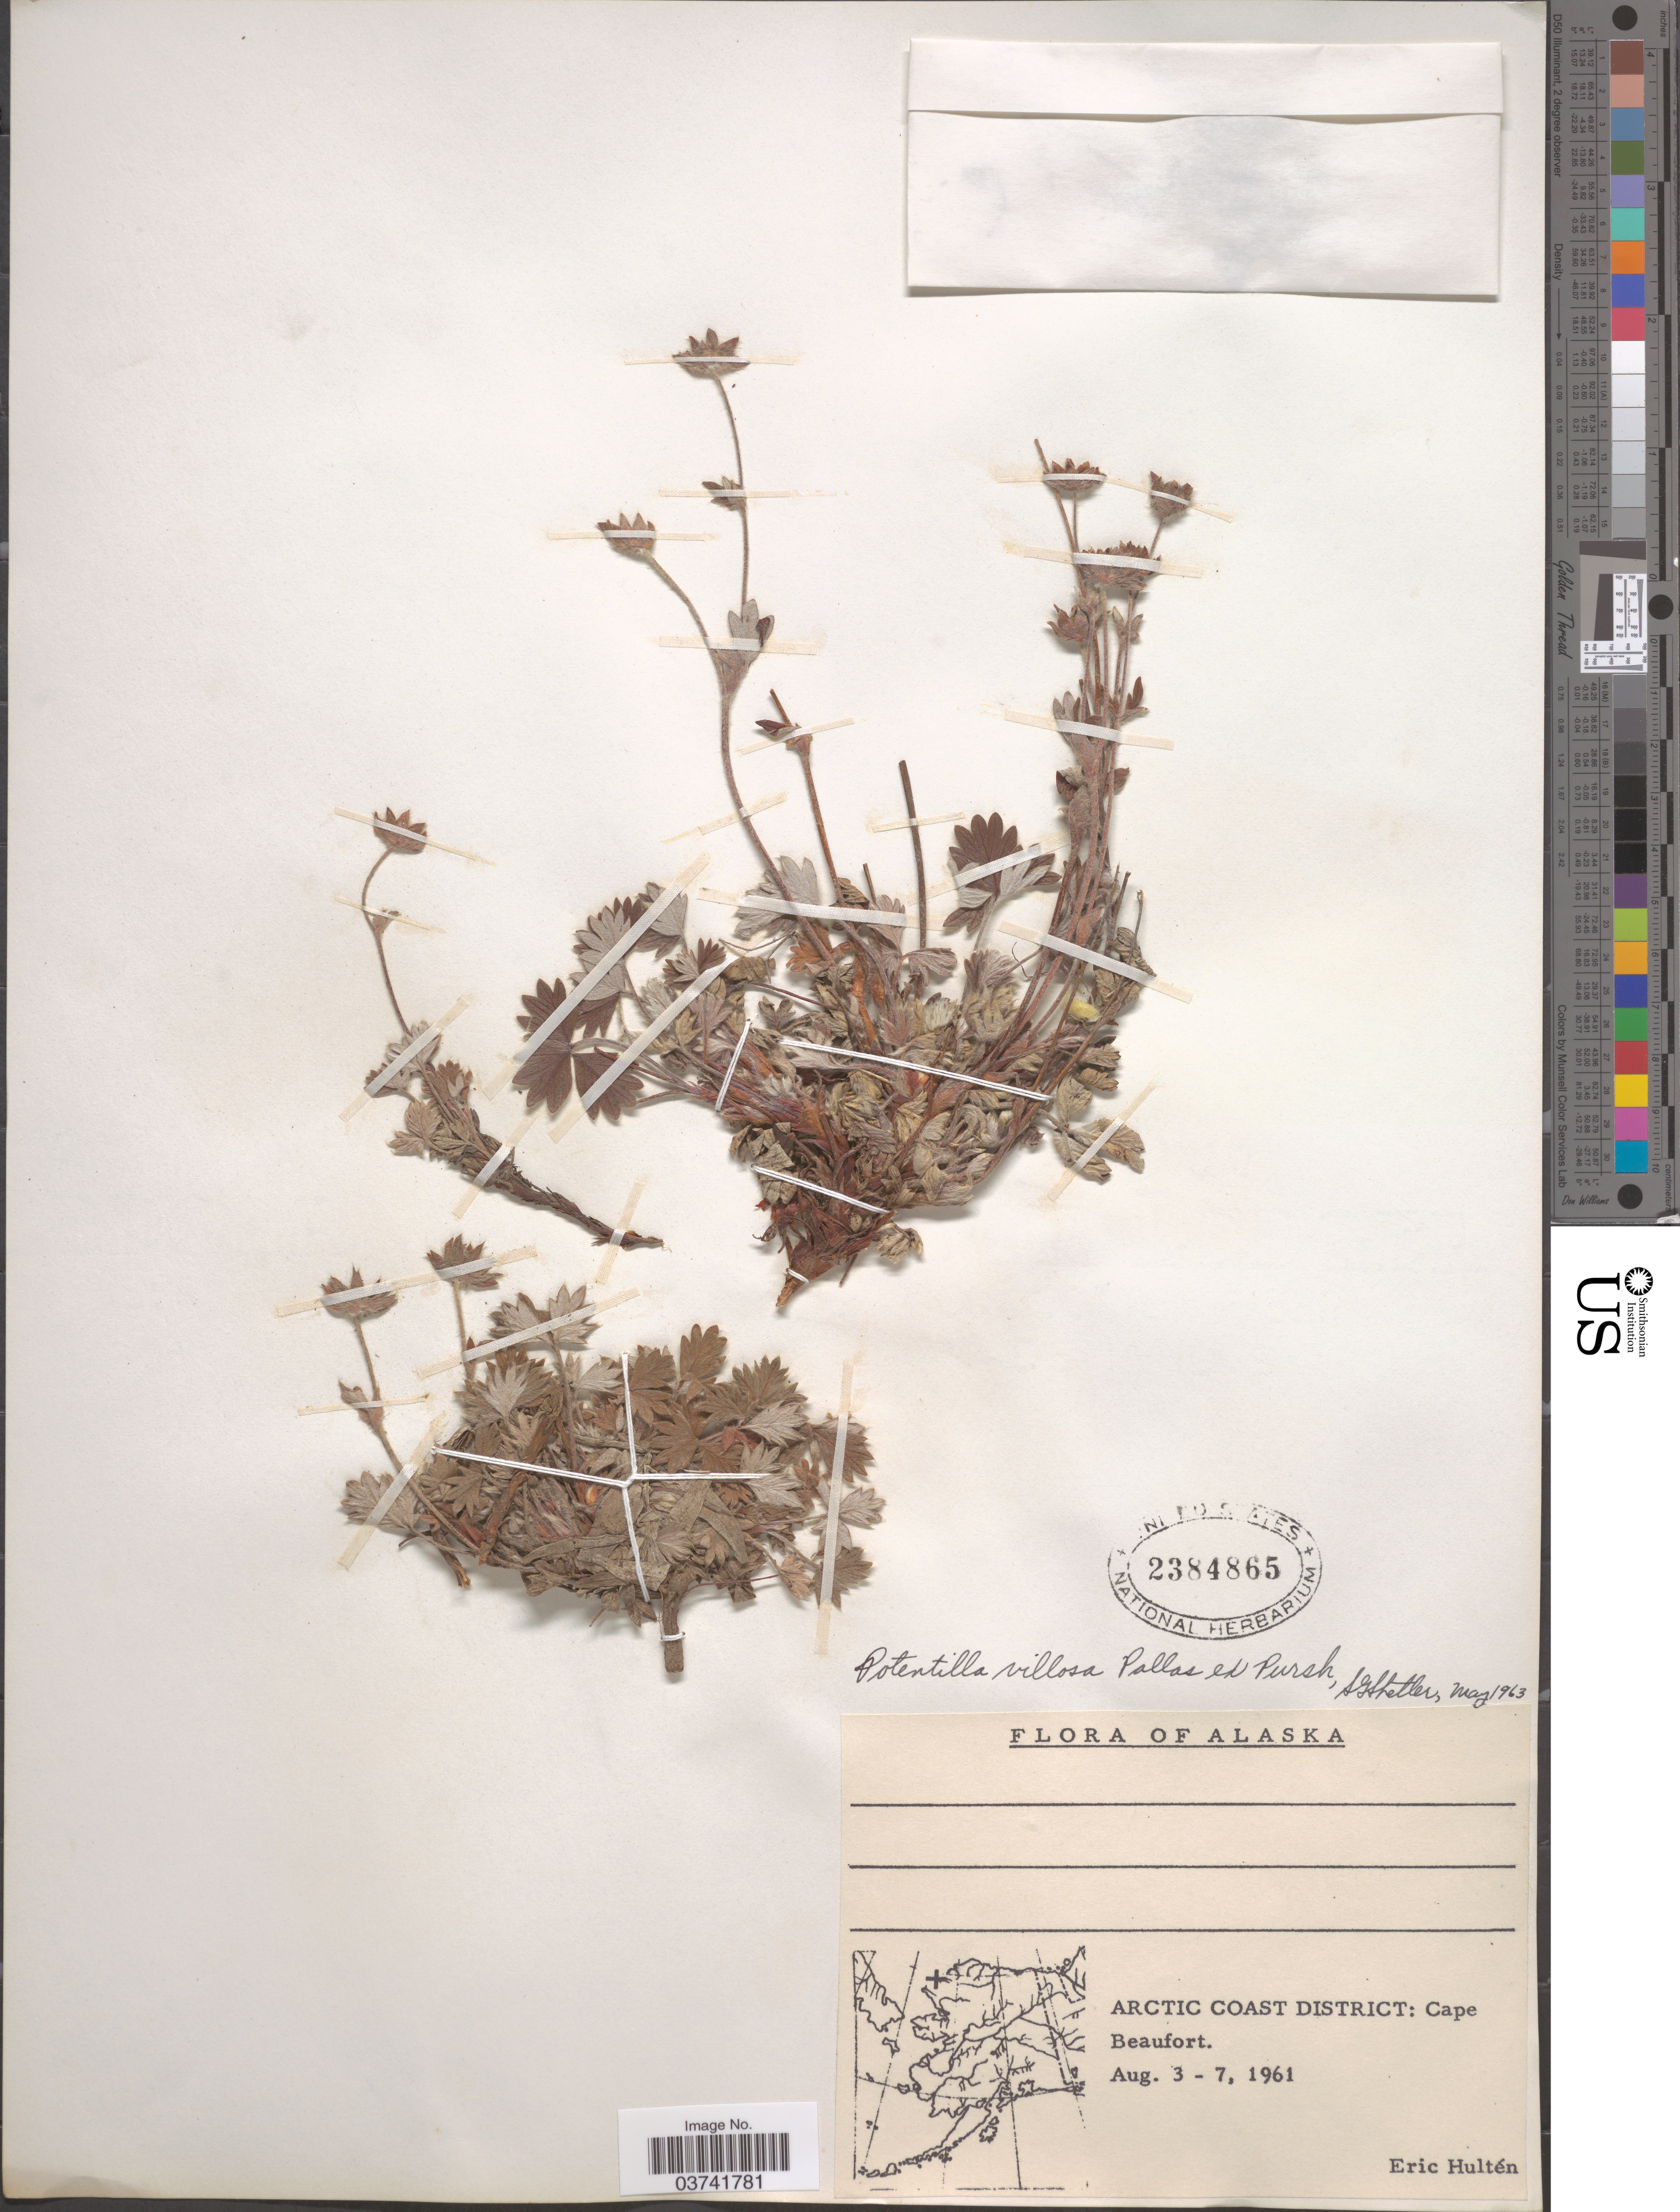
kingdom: Plantae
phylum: Tracheophyta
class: Magnoliopsida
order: Rosales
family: Rosaceae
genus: Potentilla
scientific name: Potentilla villosa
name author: Pall. ex Pursh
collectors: E. G. Hultén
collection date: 1961-08-03/1961-08-07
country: United States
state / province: Alaska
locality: Arctic Coast District: Cape Beaufort.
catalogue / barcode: US 2384865